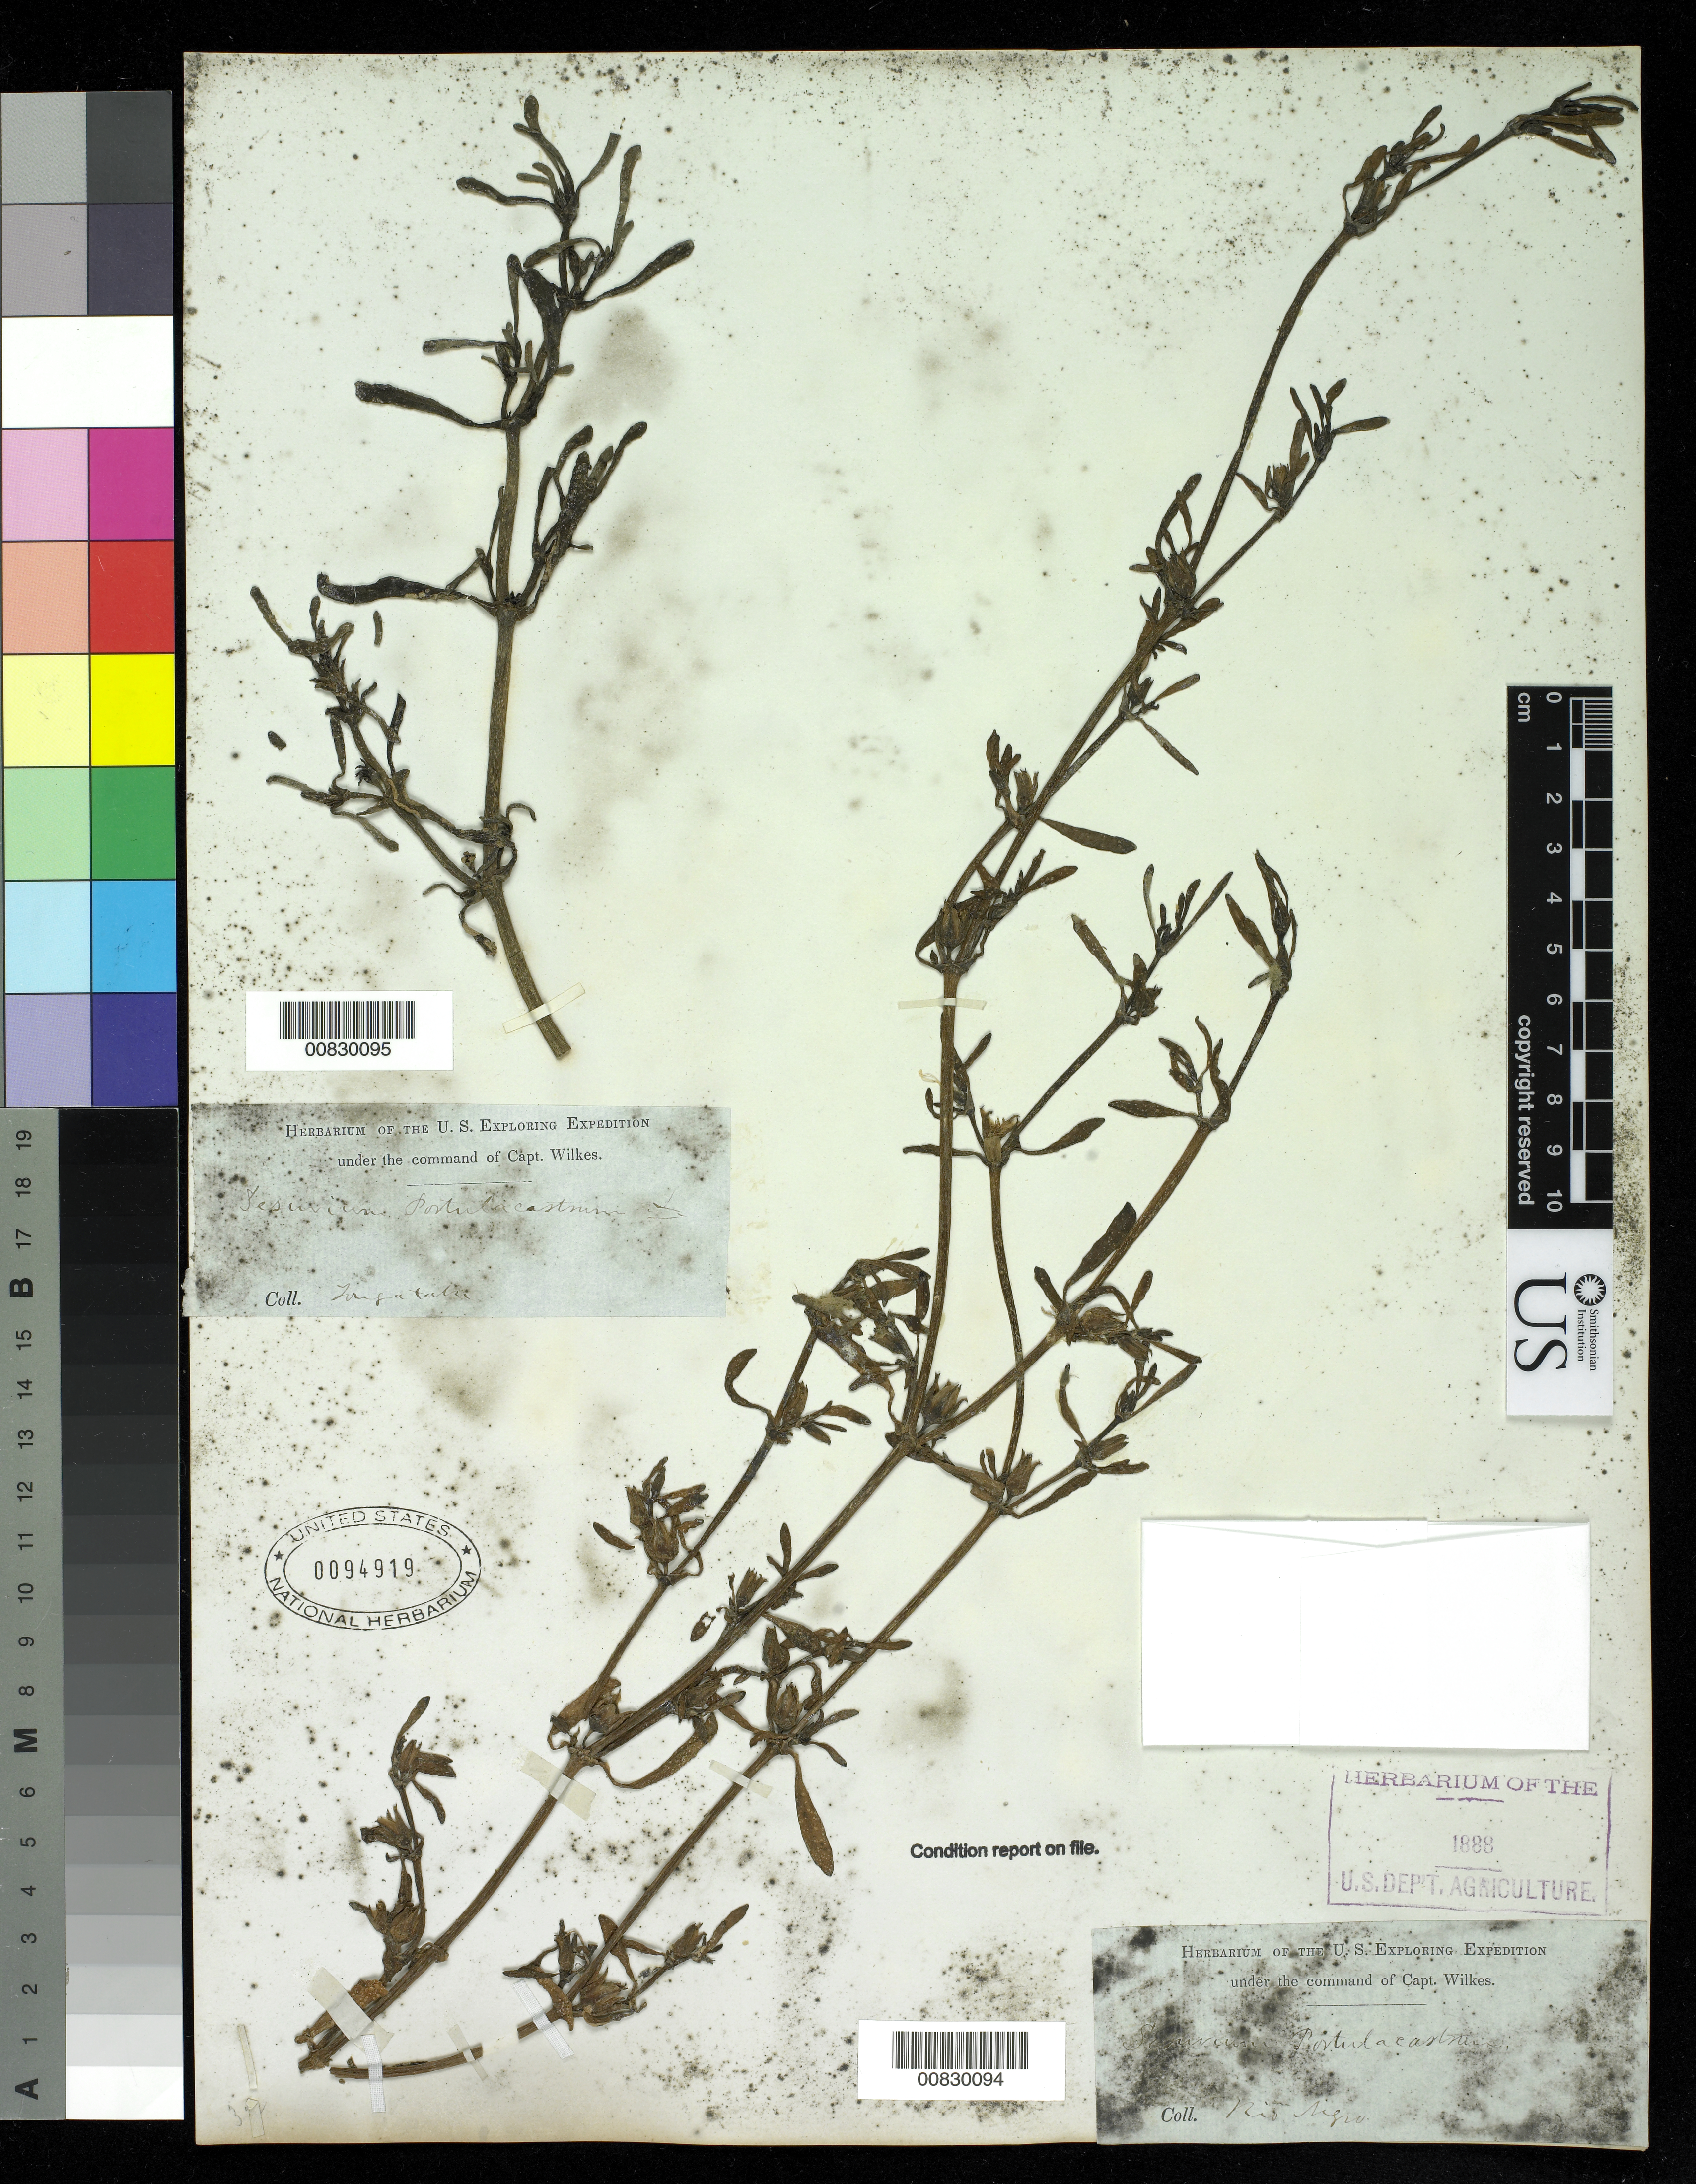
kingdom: Plantae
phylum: Tracheophyta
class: Magnoliopsida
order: Caryophyllales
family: Aizoaceae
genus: Sesuvium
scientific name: Sesuvium parviflorum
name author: DC.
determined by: Strong, Mark T., (BOT), Smithsonian Institution - National Museum of Natural History (UNITED STATES)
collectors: Wilkes Explor. Exped.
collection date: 1838/1842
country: Argentina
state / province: Rio Negro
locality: Rio Negro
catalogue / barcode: US 94919